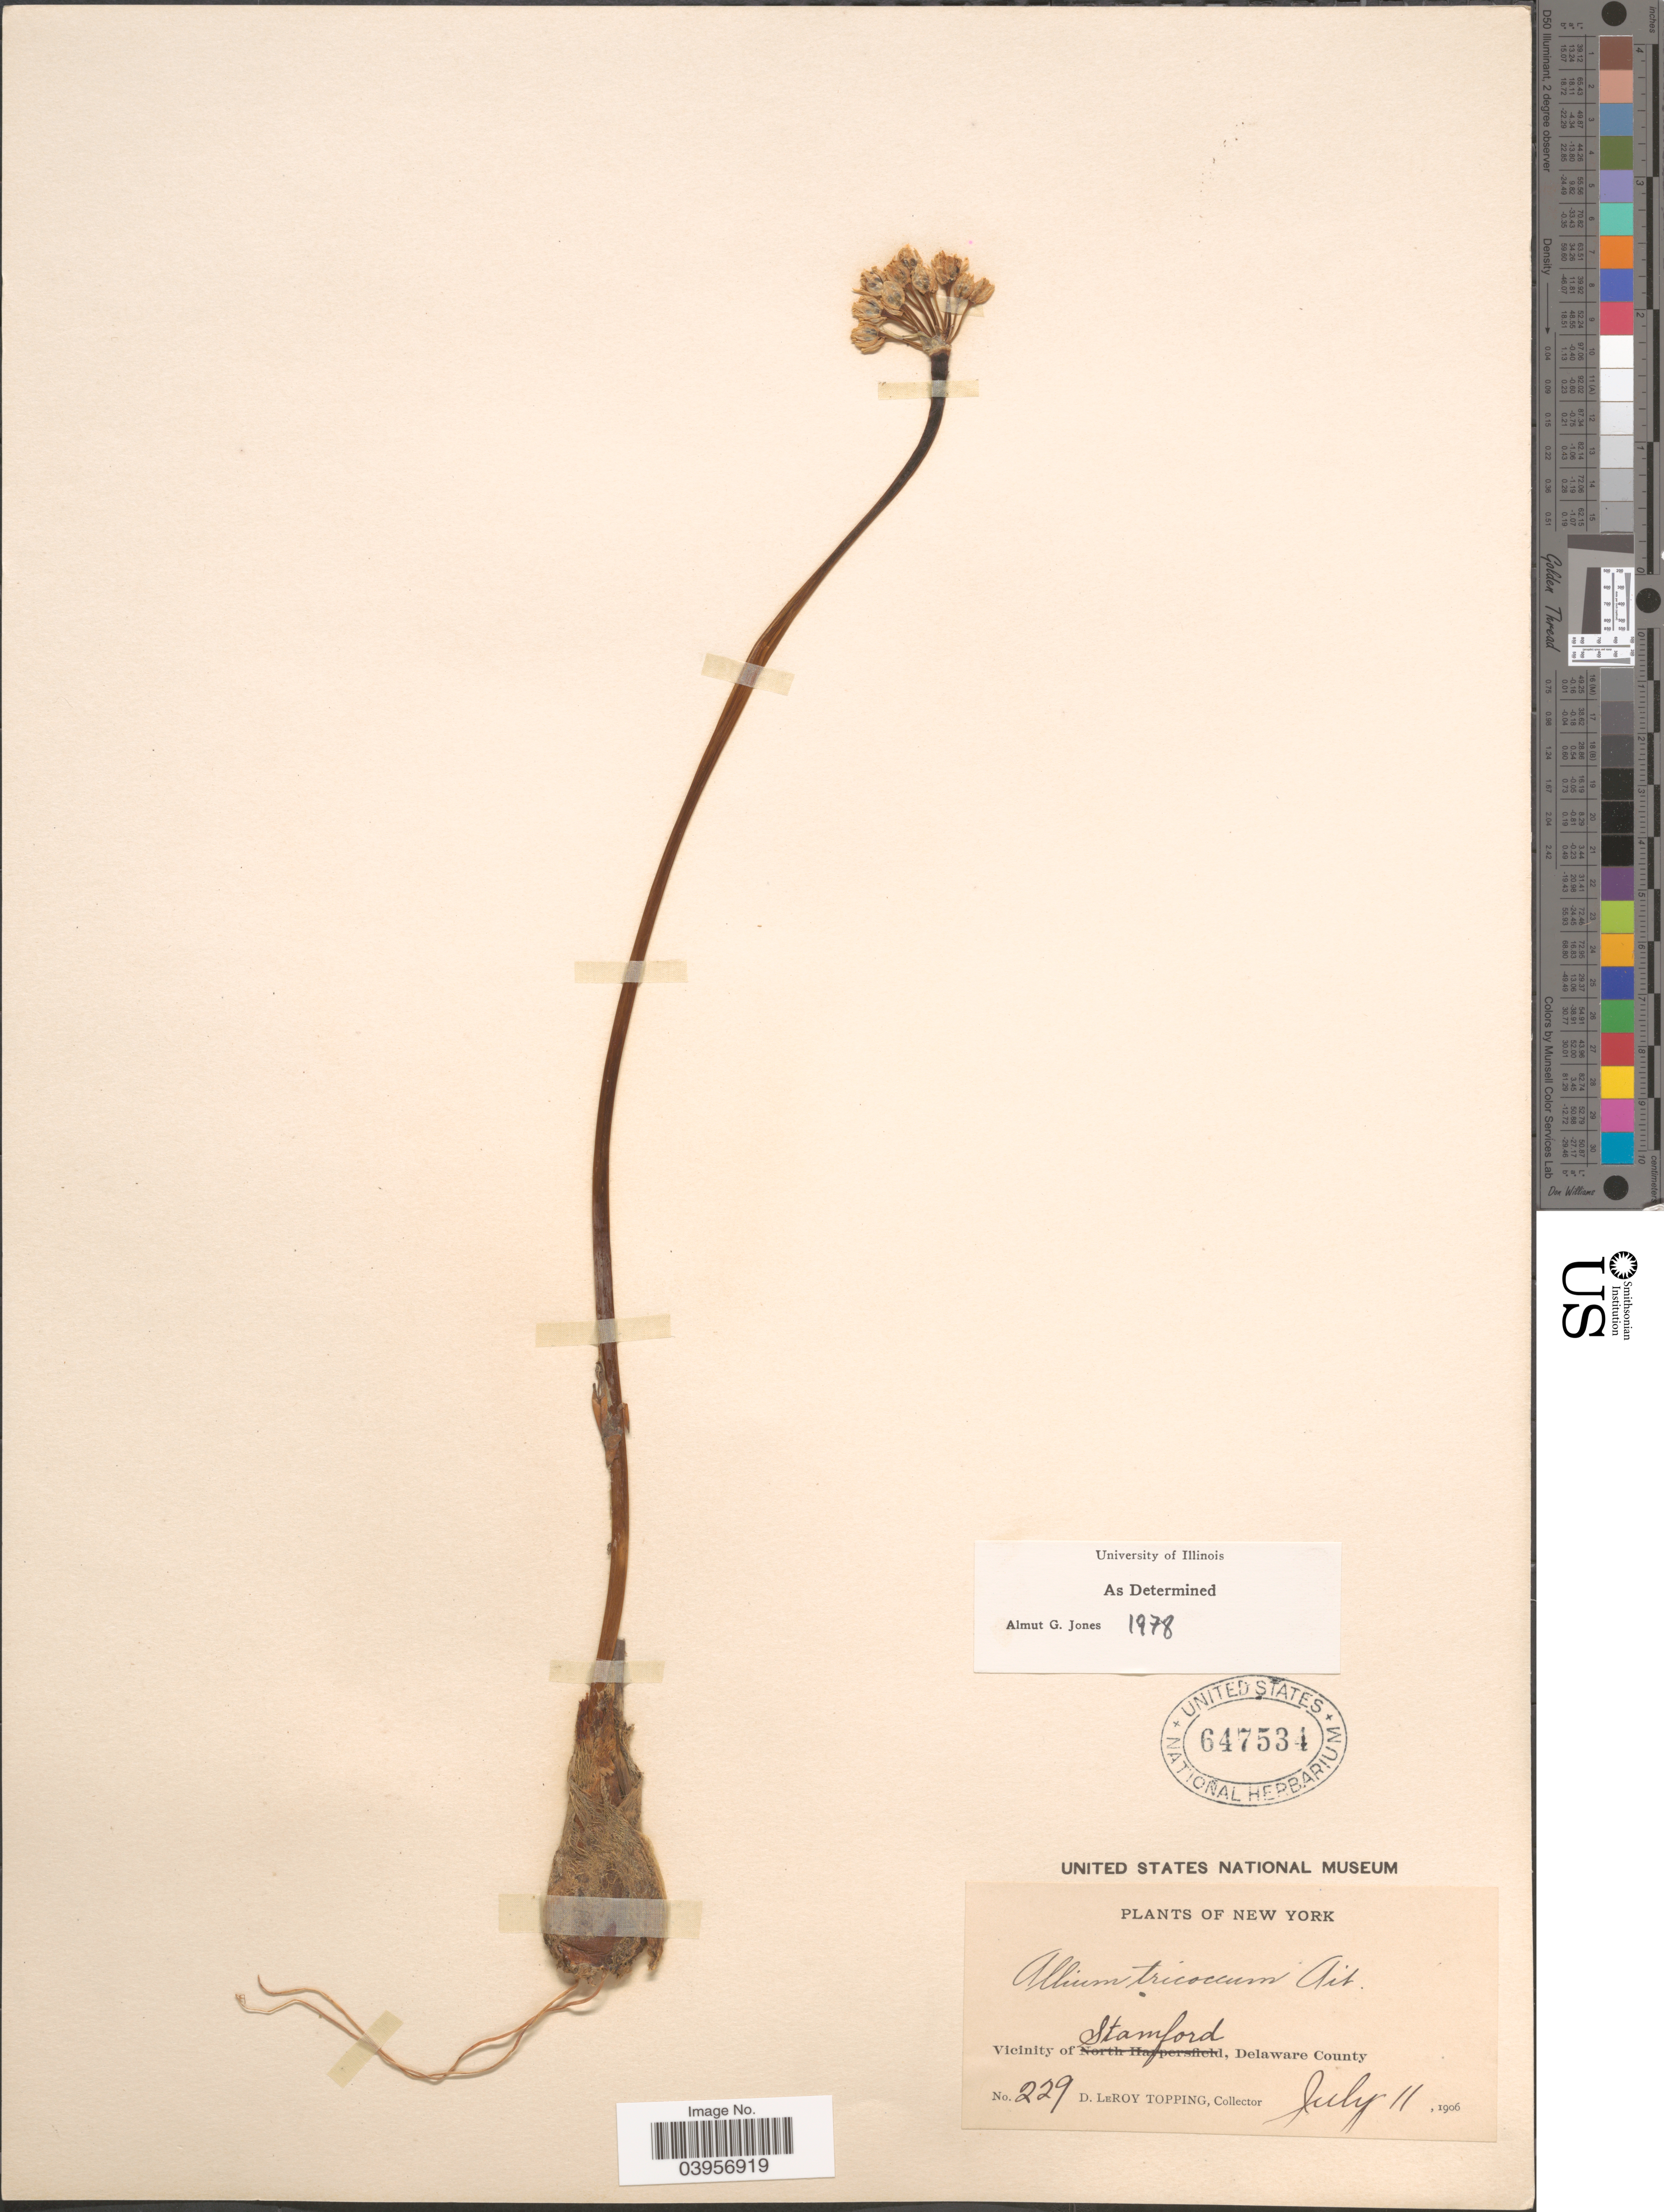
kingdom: Plantae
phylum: Tracheophyta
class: Liliopsida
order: Asparagales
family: Amaryllidaceae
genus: Allium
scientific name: Allium tricoccum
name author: Aiton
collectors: D. L. Topping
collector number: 229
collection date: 1906-07-11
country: United States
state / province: New York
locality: Vicinity of Stamford, Delaware County.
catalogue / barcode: US 647534